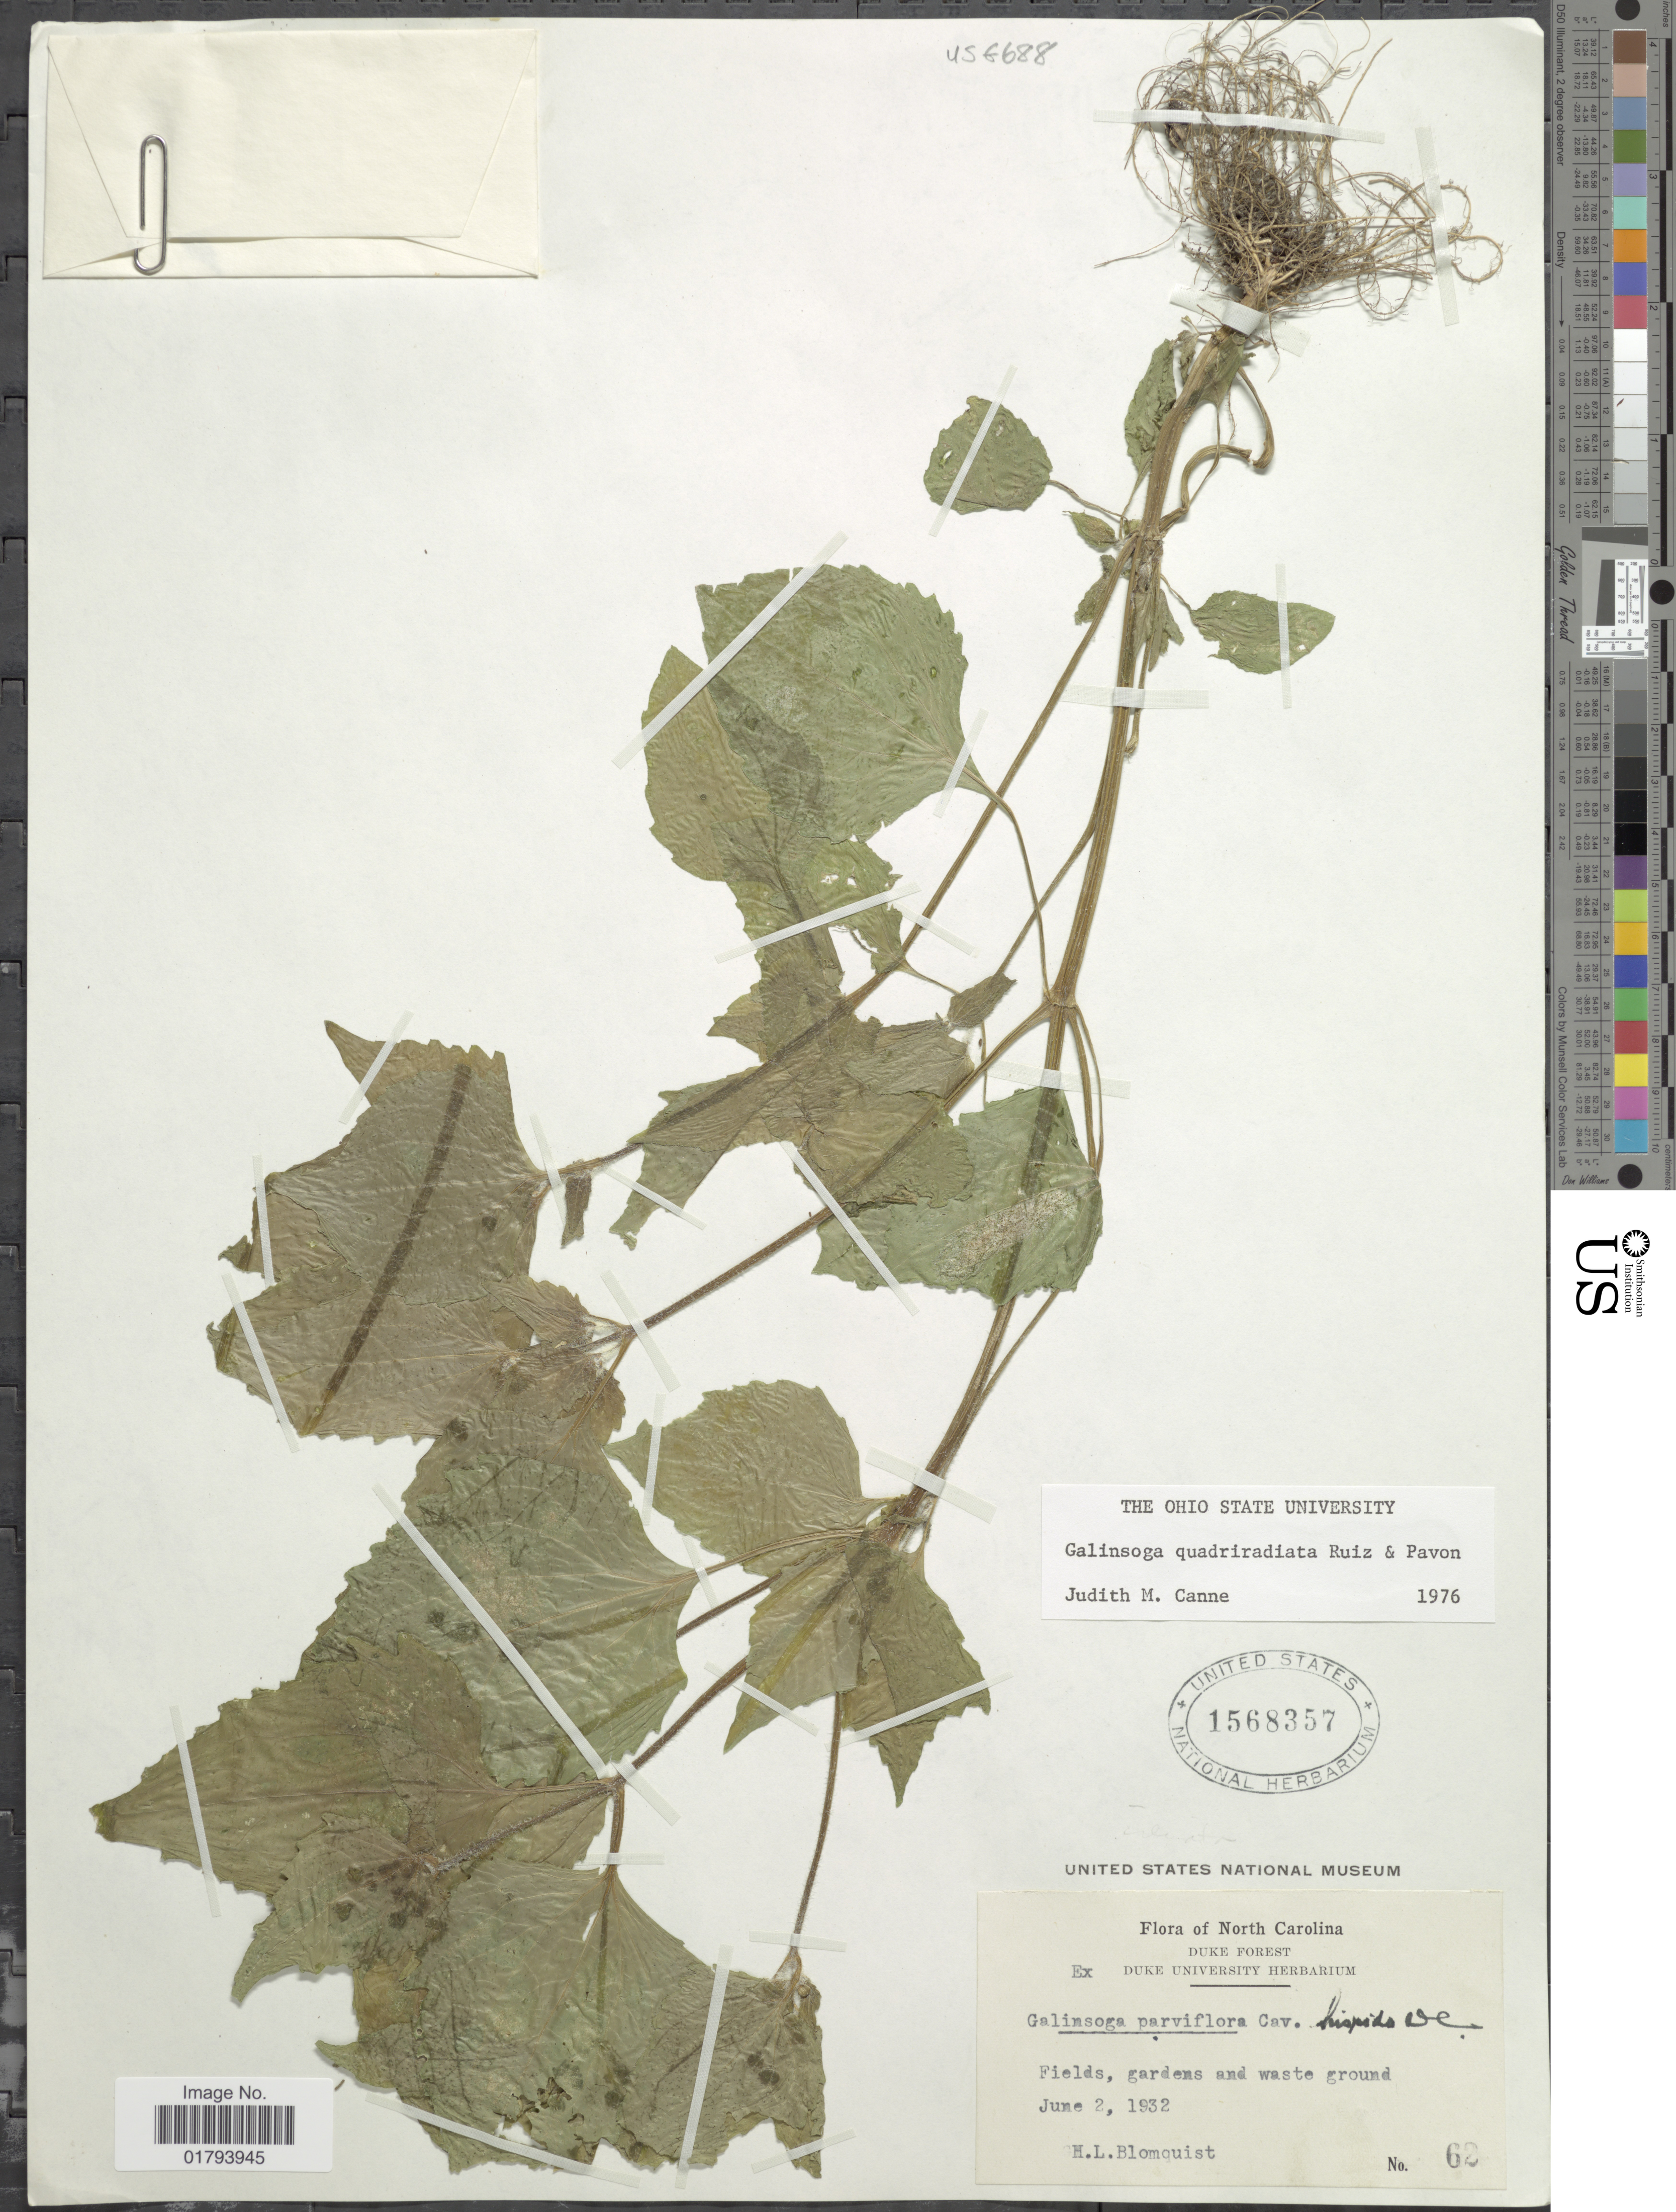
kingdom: Plantae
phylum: Tracheophyta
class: Magnoliopsida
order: Asterales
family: Asteraceae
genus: Galinsoga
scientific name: Galinsoga quadriradiata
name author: Ruiz & Pav.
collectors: H. Blomquist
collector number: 62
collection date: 1932-06-02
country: United States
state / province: North Carolina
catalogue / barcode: US 1568357